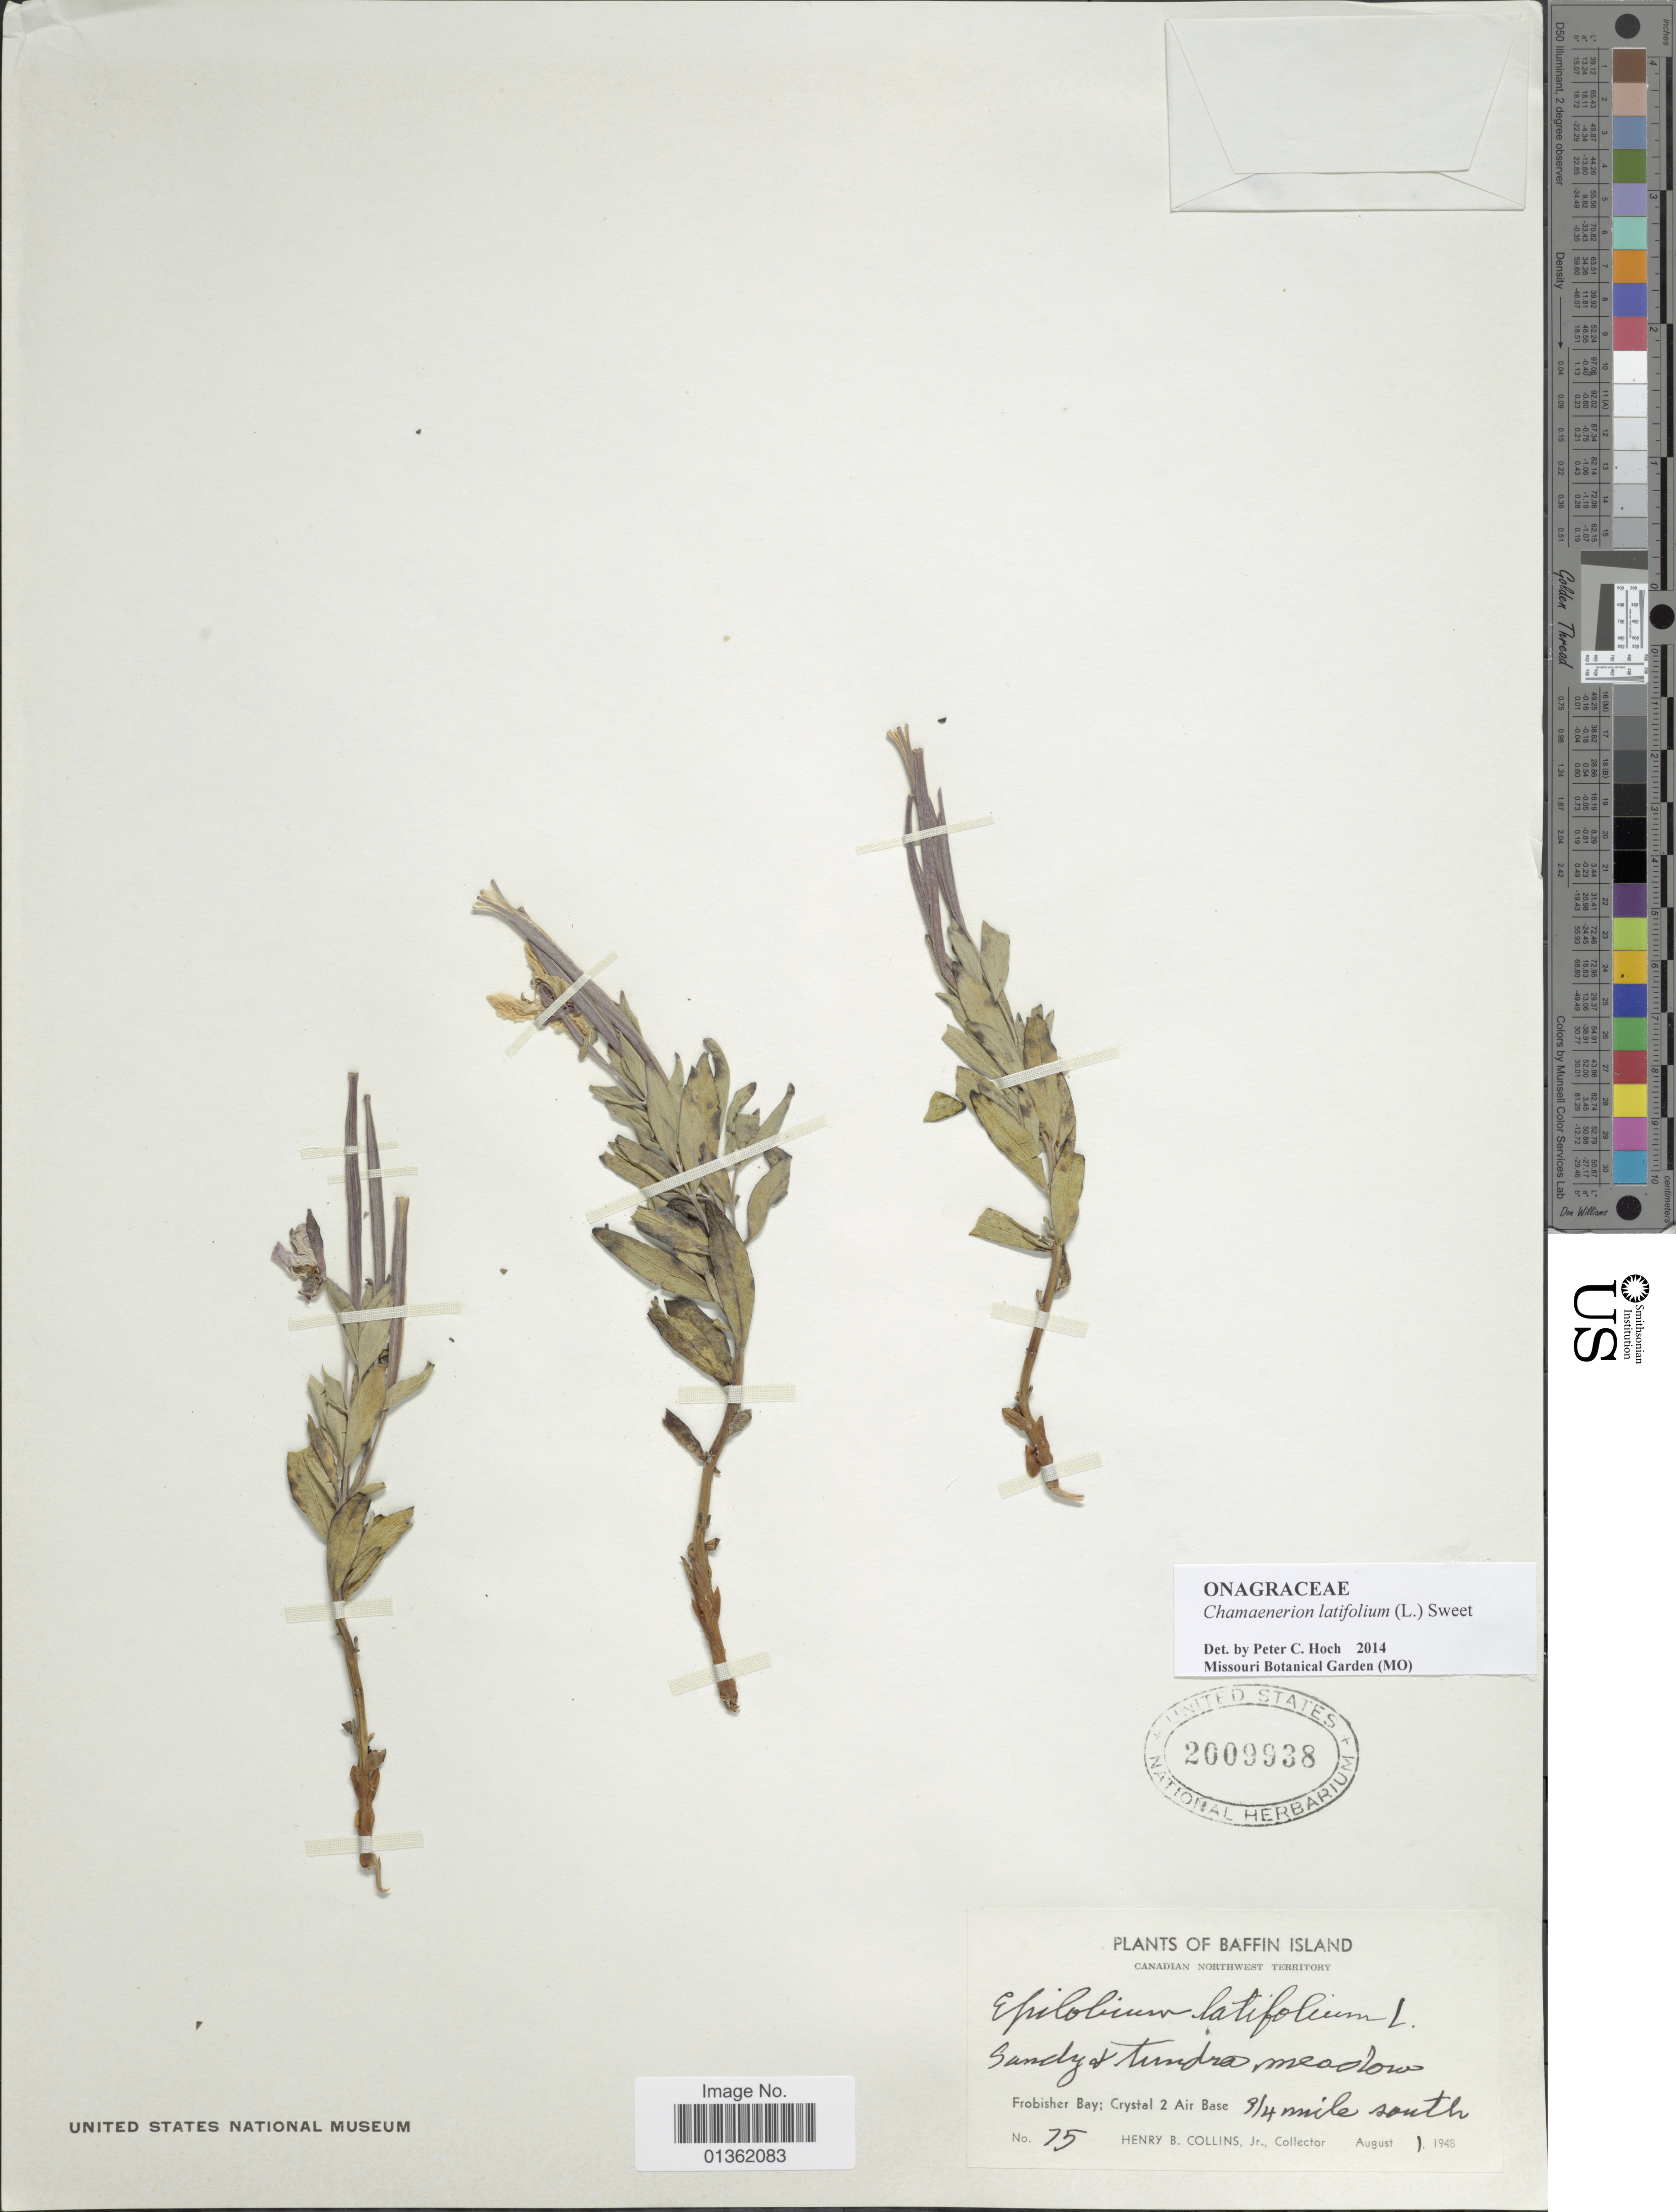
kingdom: Plantae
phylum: Tracheophyta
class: Magnoliopsida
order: Myrtales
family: Onagraceae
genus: Chamaenerion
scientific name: Chamaenerion latifolium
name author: (L.) Th. Fr. & Lange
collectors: H. Collins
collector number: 75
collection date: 1948-08-01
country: Canada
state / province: Northwest Territories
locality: Canadian Northwest Territory. Frobisher Bay: Crystal 2 Air Base, 3/4 mile south.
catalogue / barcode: US 2009938